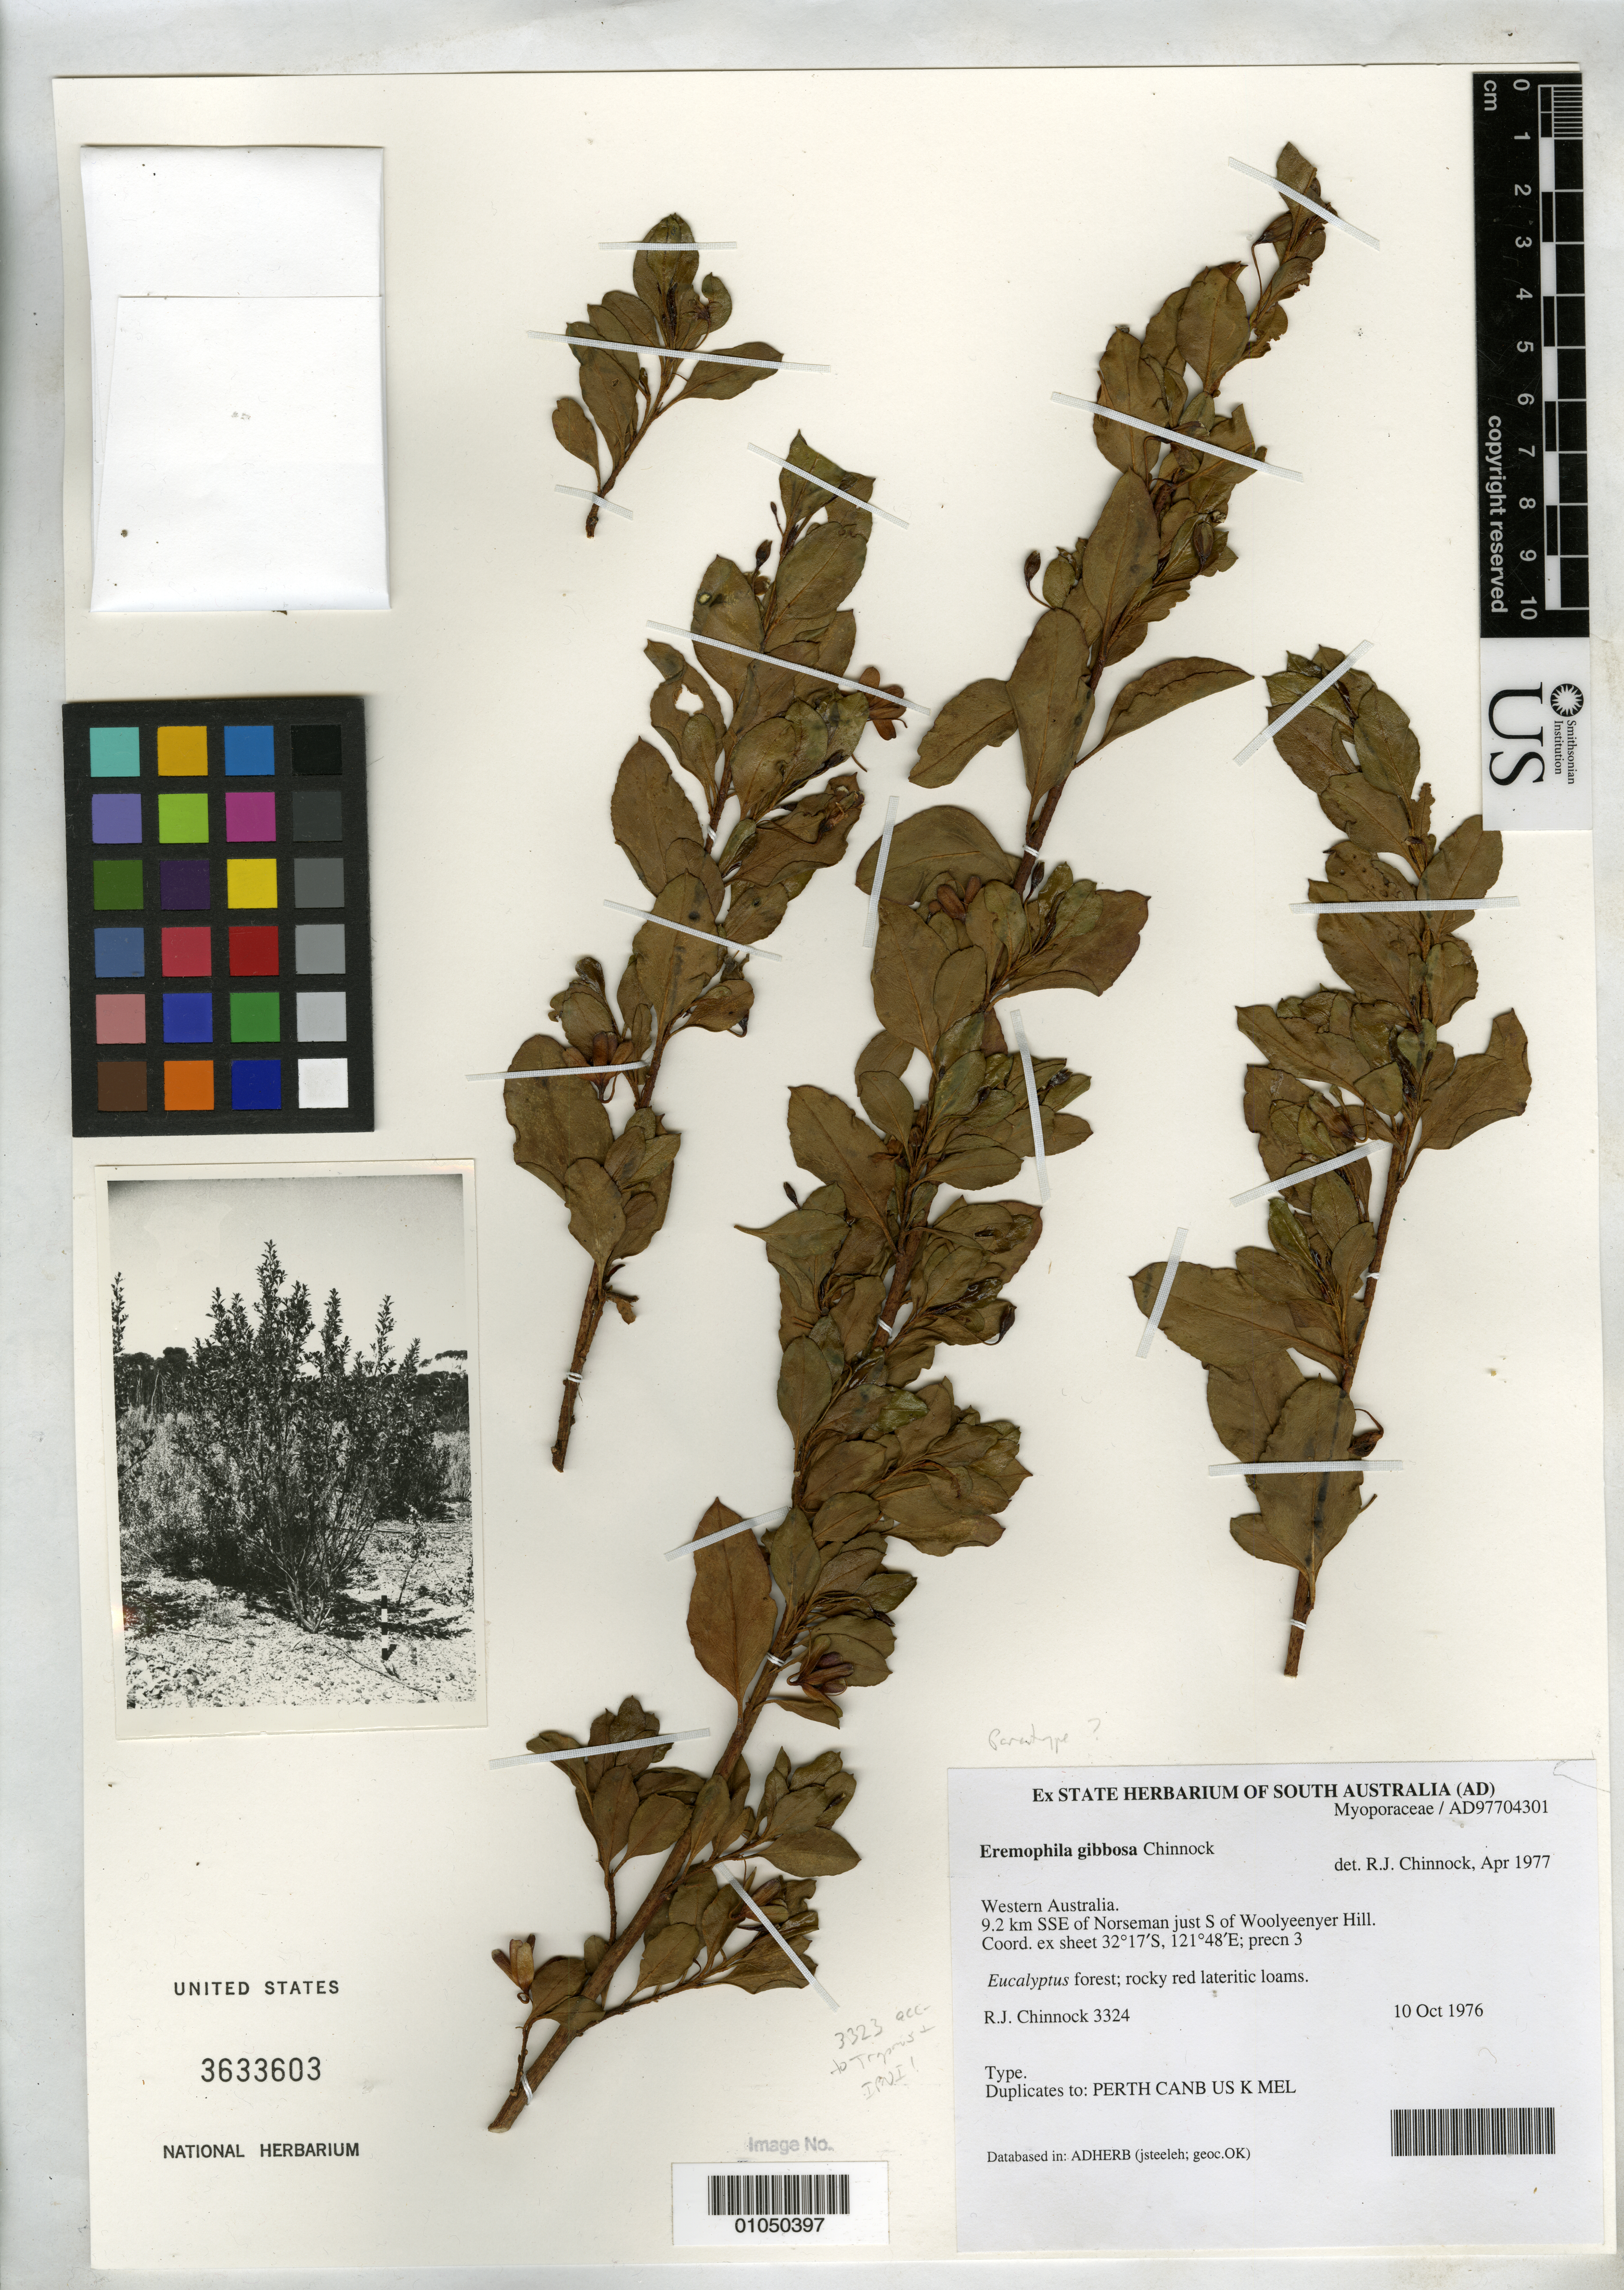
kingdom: Plantae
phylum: Tracheophyta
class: Magnoliopsida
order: Lamiales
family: Scrophulariaceae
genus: Eremophila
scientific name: Eremophila gibbosa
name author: Chinnock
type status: Isotype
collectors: R. J. Chinnock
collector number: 3324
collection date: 1976-10-10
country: Australia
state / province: Western Australia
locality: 9.2 km SSE of Norseman just S of Woolyeenyer Hill.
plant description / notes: Isotype or paratype? Labeled as Chinnock 3324 and as "Type" (and Chinnock 2007, Eremophila: 607 cites isotype at US) but type collection is Chinnock 3323 according to Chinnock (2007), Tropicos & IPNI.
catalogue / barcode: US 3633603